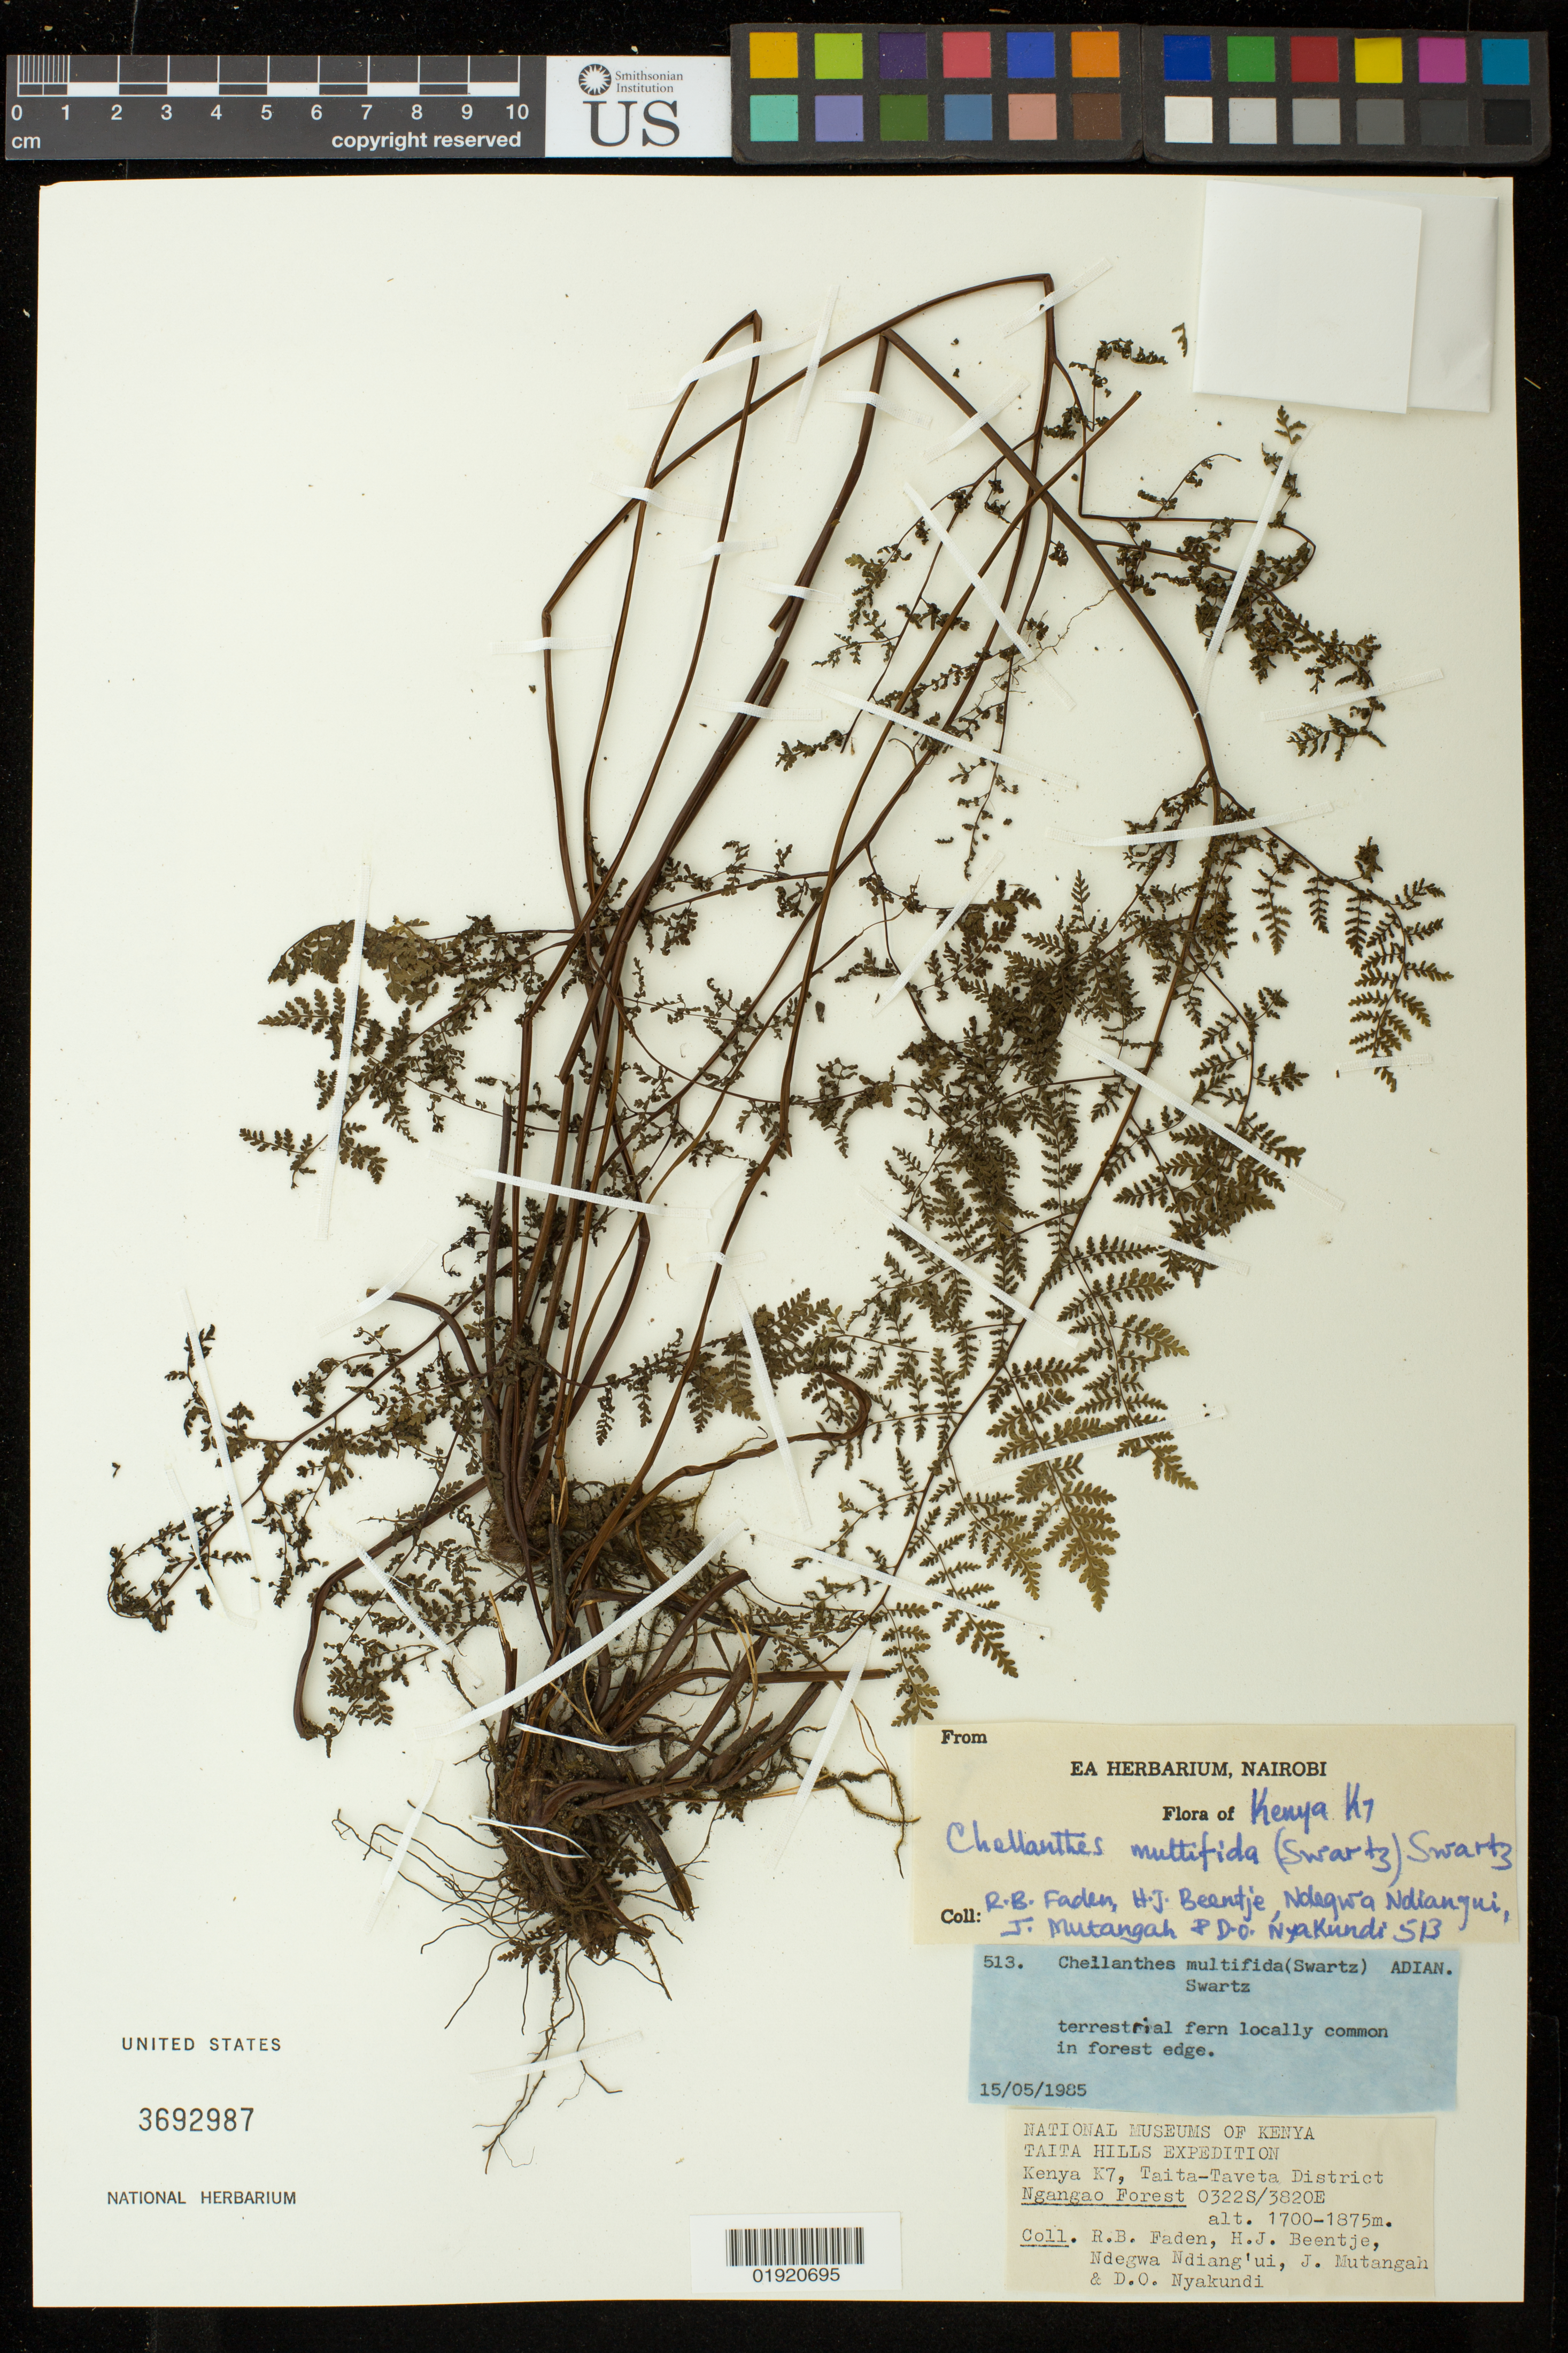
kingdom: Plantae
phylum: Tracheophyta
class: Polypodiopsida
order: Polypodiales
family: Pteridaceae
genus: Cheilanthes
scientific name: Cheilanthes multifida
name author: Sw.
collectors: R. B. Faden, H. J. Beentje, Ndegwa Ndiang'ui, J. Mutangah & D. Nyakundi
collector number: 513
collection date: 1985-05-15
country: Kenya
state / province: Taita Taveta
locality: Kenya K7, Taita-Taveta District. Taita Hills. Ngangao Forest.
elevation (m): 1700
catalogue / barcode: US 3692987